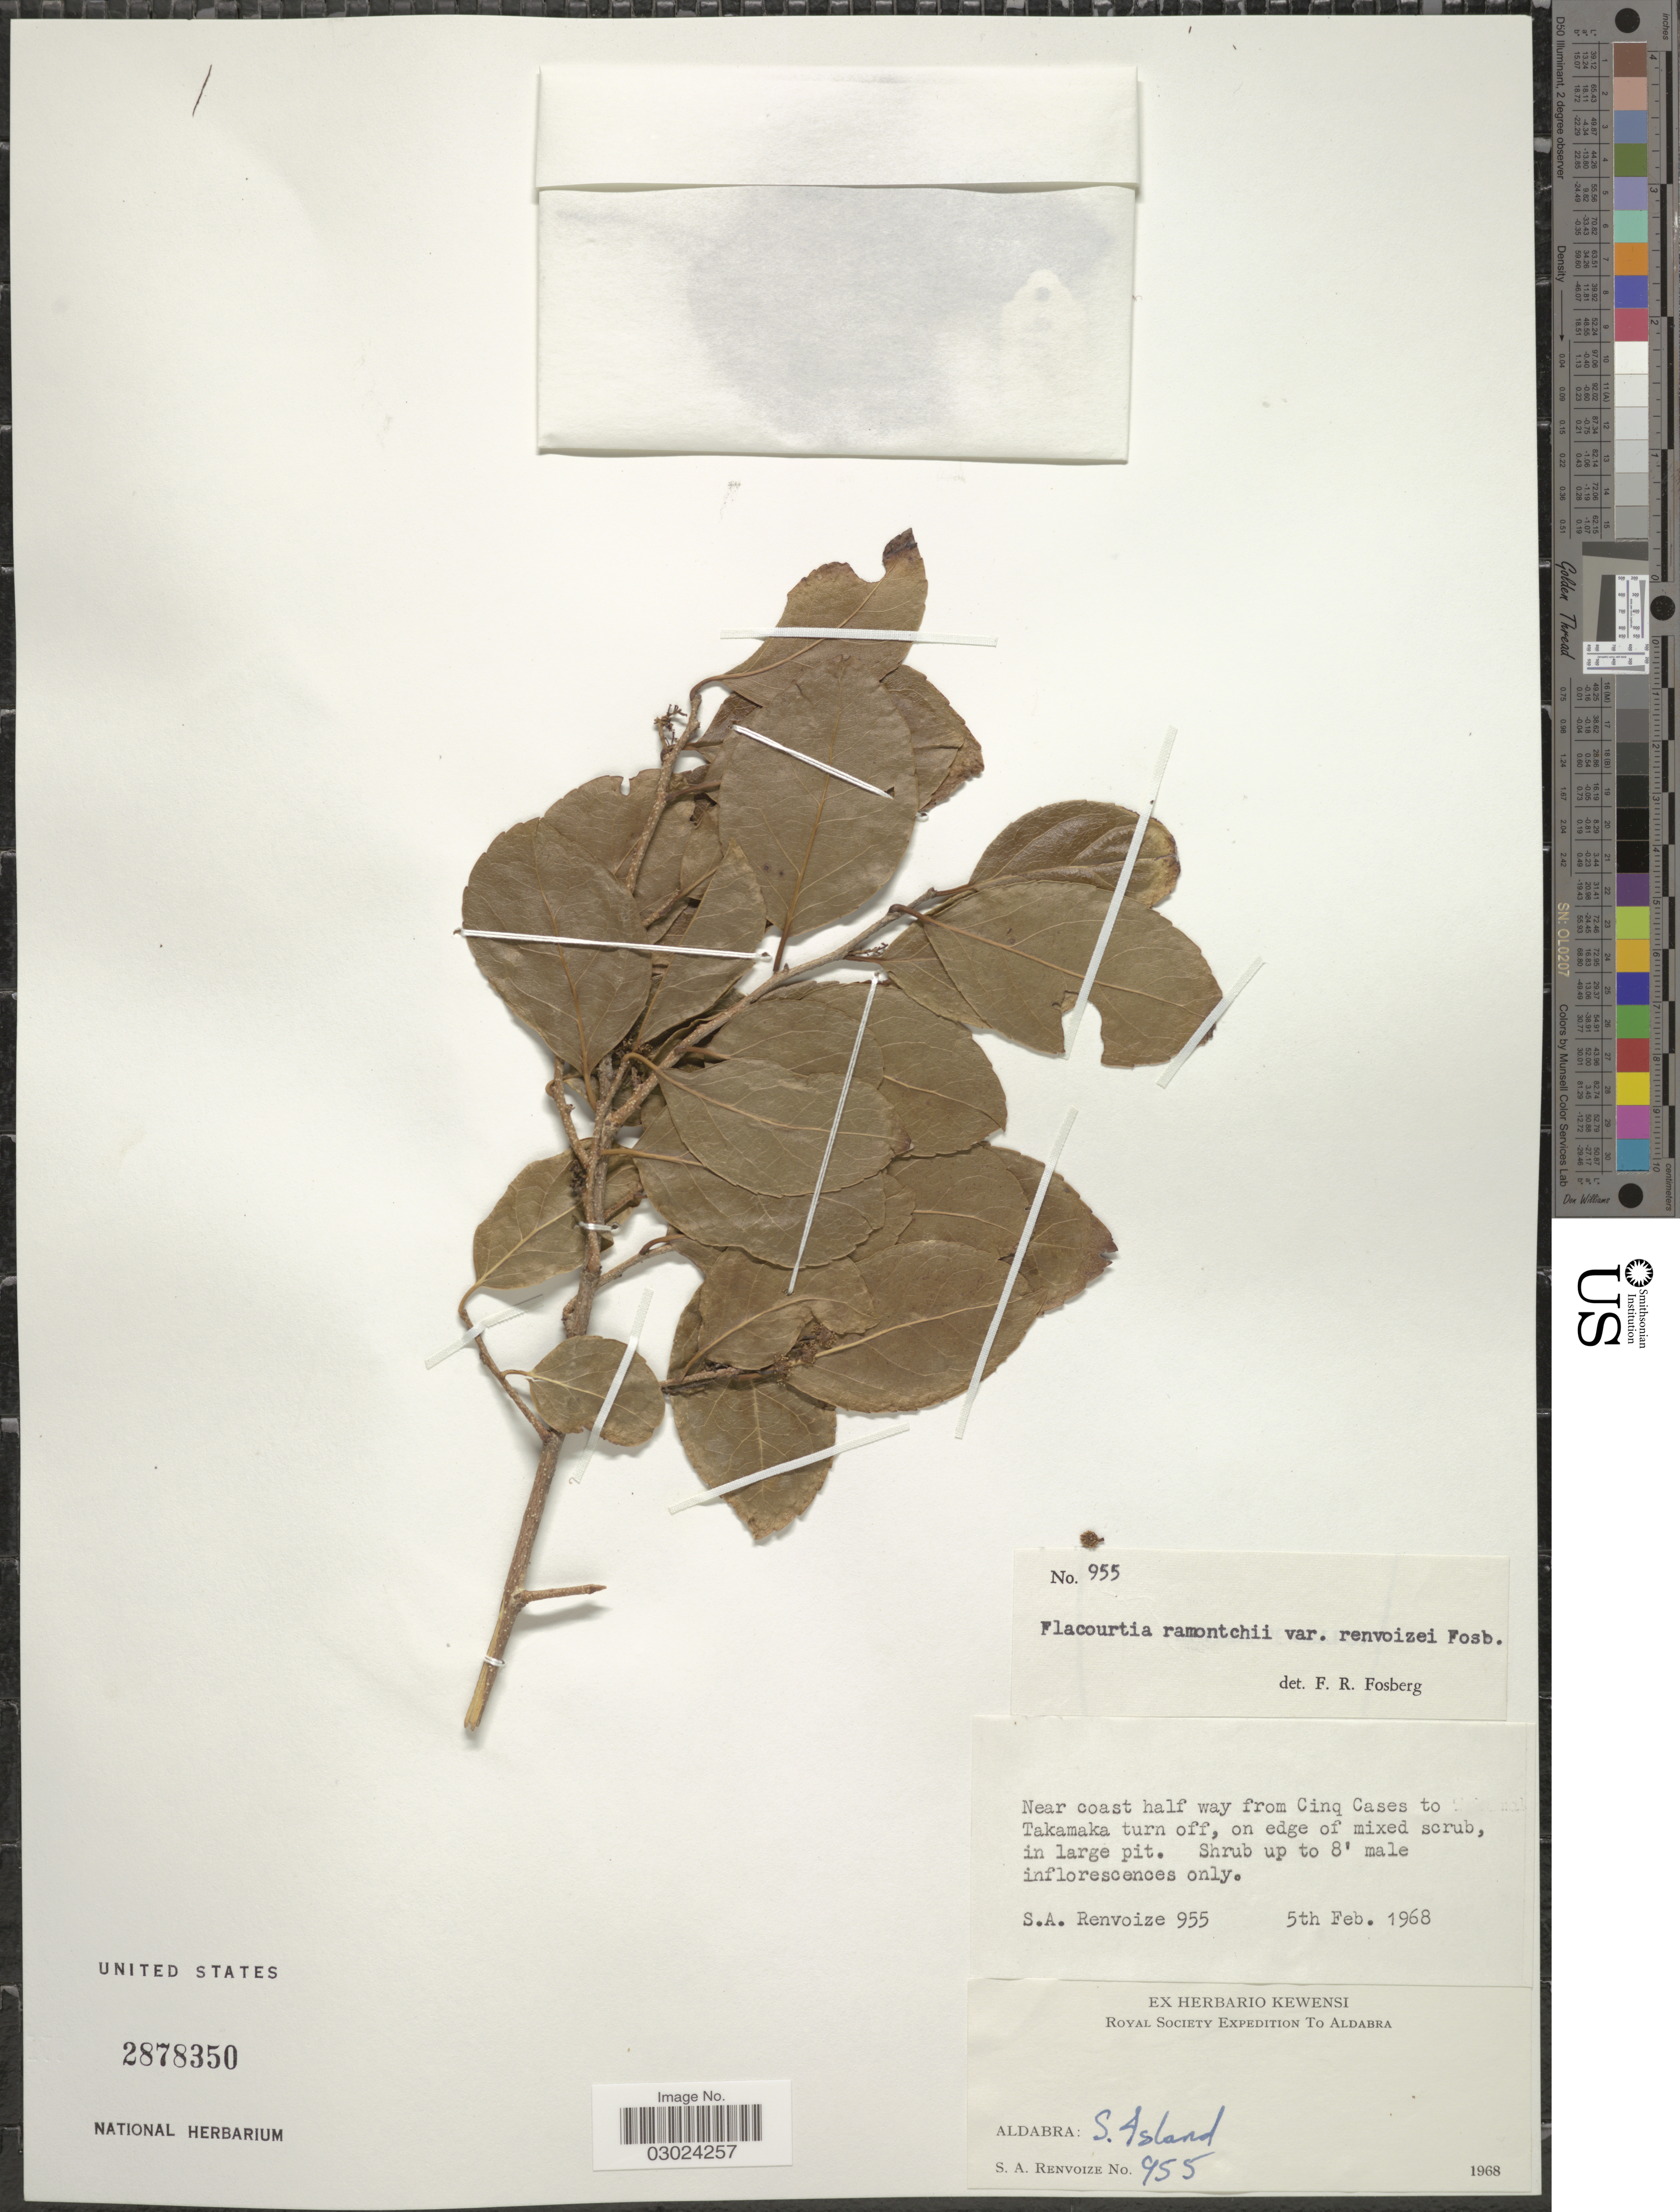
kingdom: Plantae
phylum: Tracheophyta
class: Magnoliopsida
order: Malpighiales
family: Salicaceae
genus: Flacourtia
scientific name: Flacourtia ramontchi var. renvoizei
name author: Fosberg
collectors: S. A. Renvoize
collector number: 955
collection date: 1968-02-05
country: Seychelles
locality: Aldabra: S. Island. Near coast half way from Cinq Casses to Takamaka turn off, on edge of mixed scrub.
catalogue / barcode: US 2878350